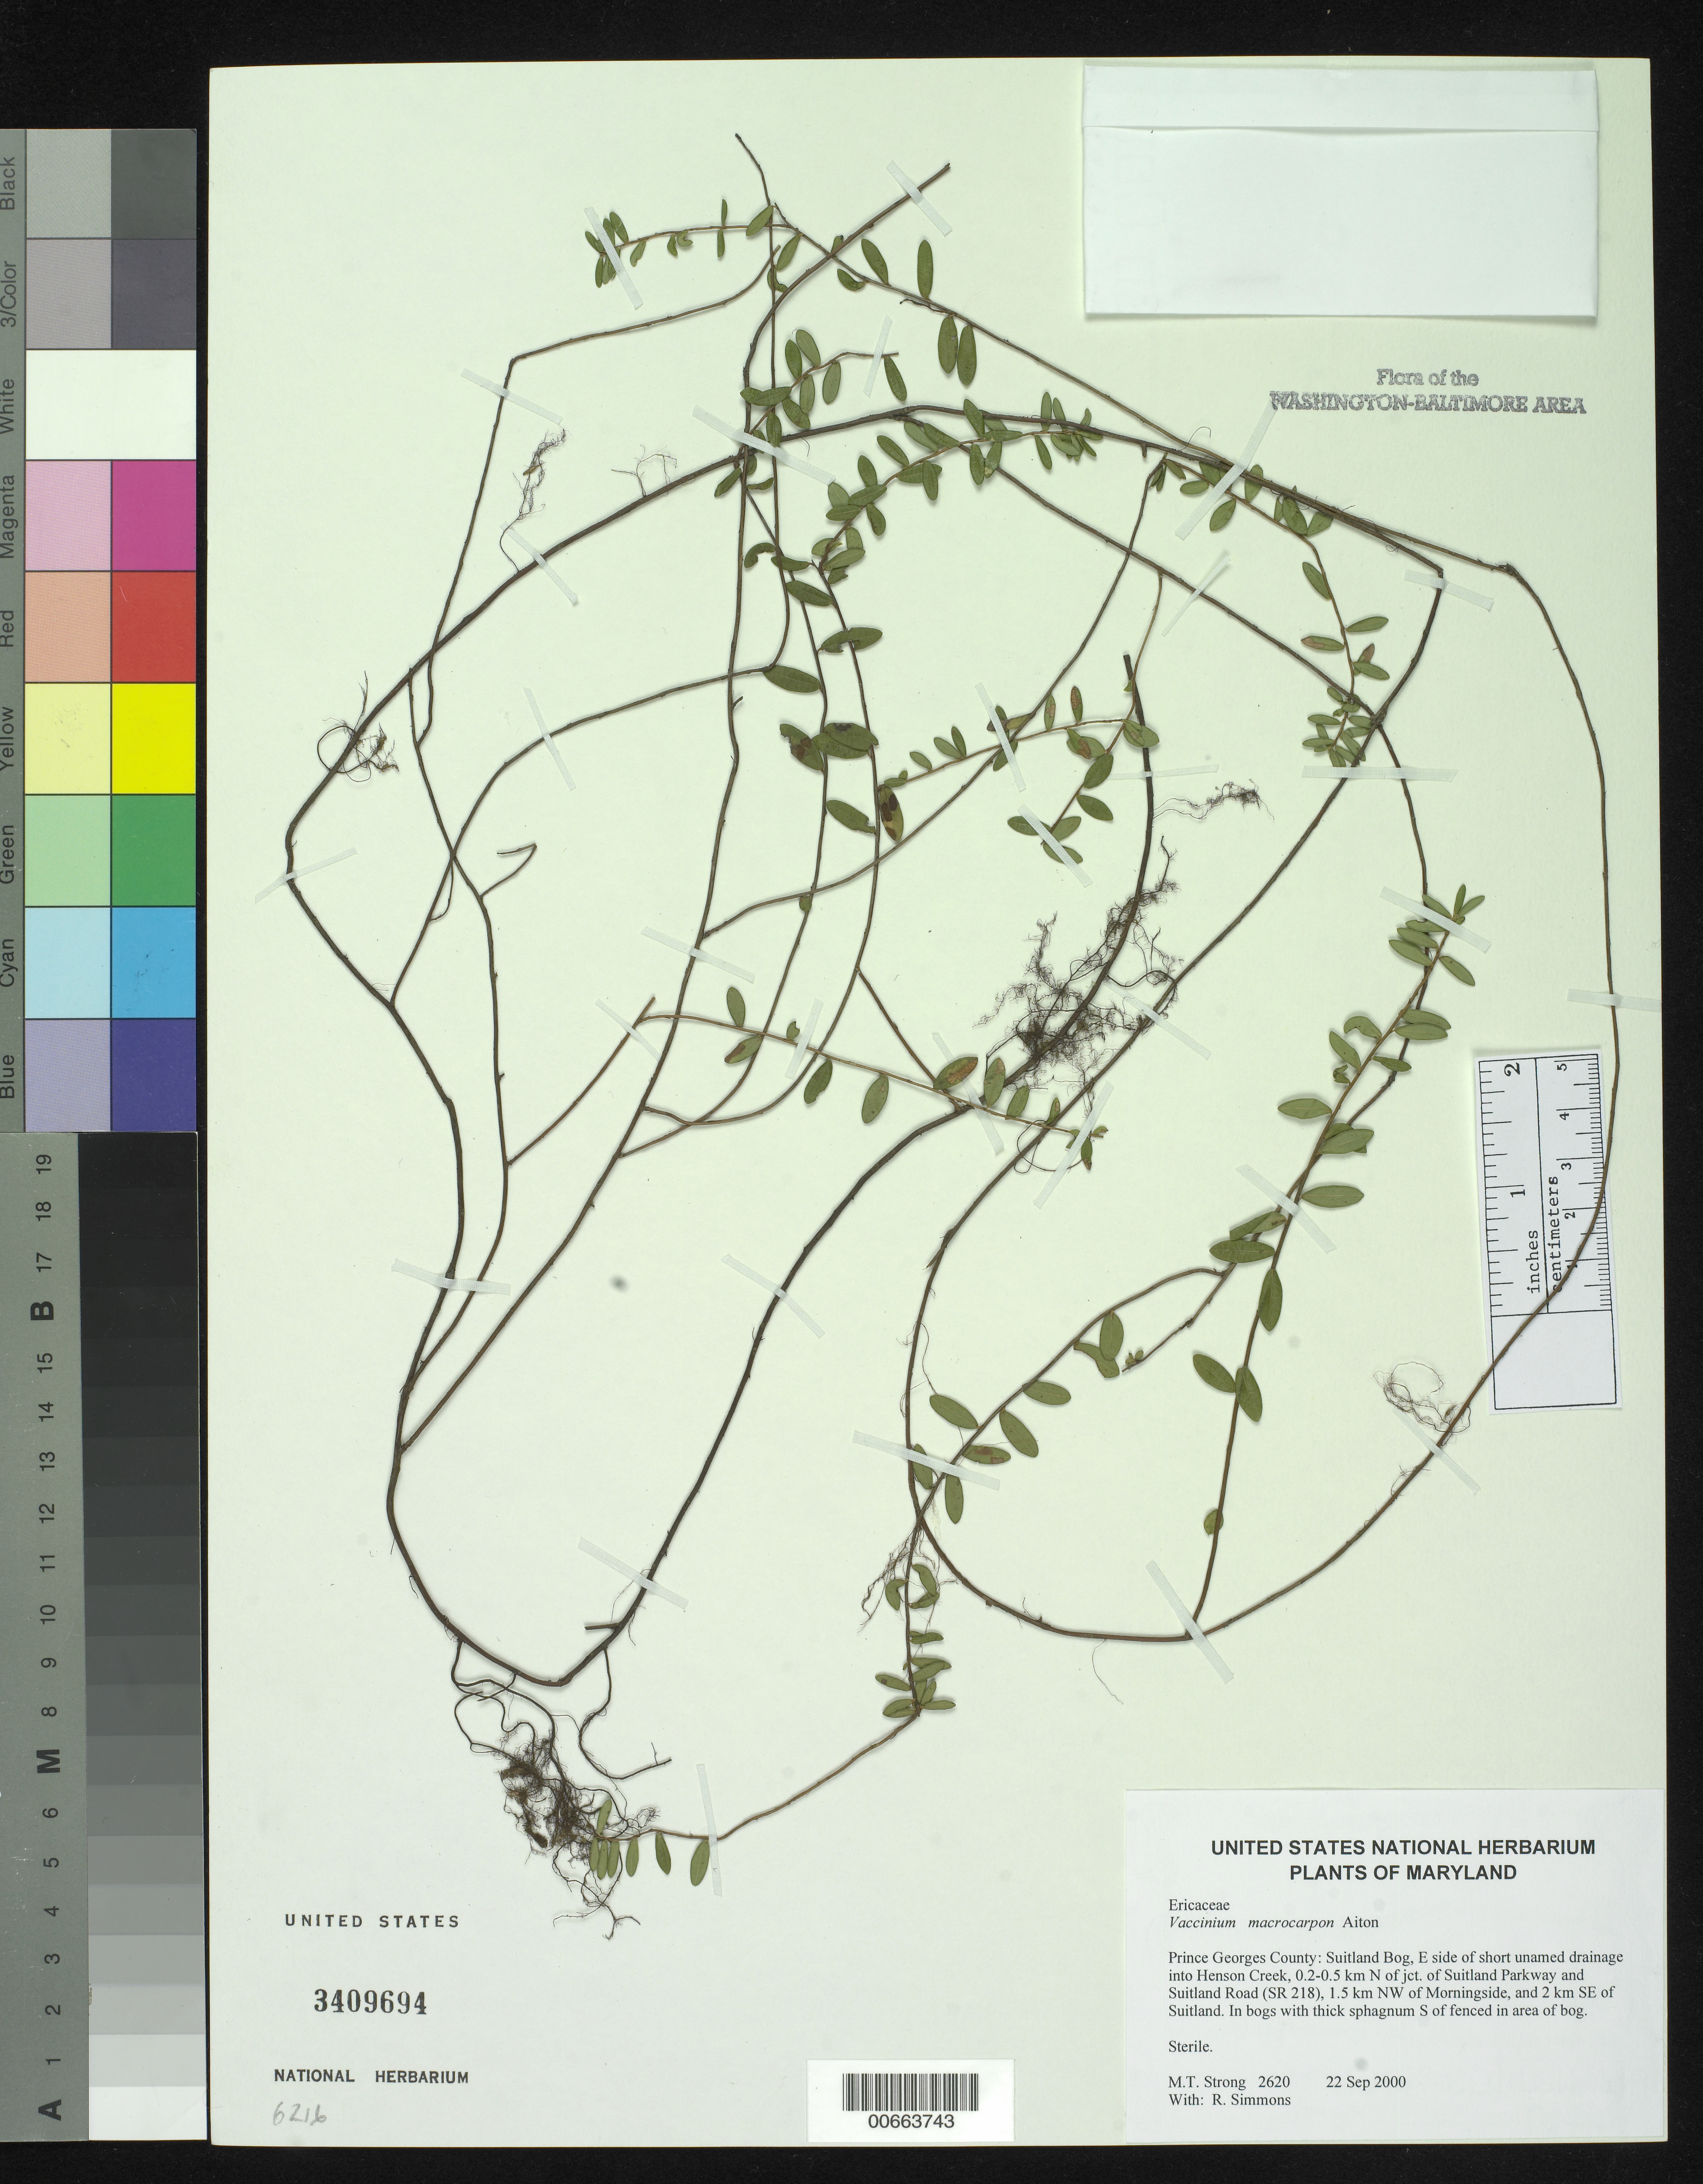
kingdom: Plantae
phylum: Tracheophyta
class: Magnoliopsida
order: Ericales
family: Ericaceae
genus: Vaccinium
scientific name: Vaccinium macrocarpon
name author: Aiton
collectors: M. T. Strong & R. Simmons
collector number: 2620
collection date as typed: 22 Sep 2000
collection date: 2000-09-22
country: United States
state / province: Maryland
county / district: Prince George's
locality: Suitland Bog, E side of short unamed drainage into Henson Creek, 0.2-0.5 km N of jct. of Suitland Parkway and Suitland Road (SR 218), 1.5 km NW of Morningside, and 2 km SE of Suitland.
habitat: In bogs with thick sphagnum S of fenced in area of bog.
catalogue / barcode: US 3409694